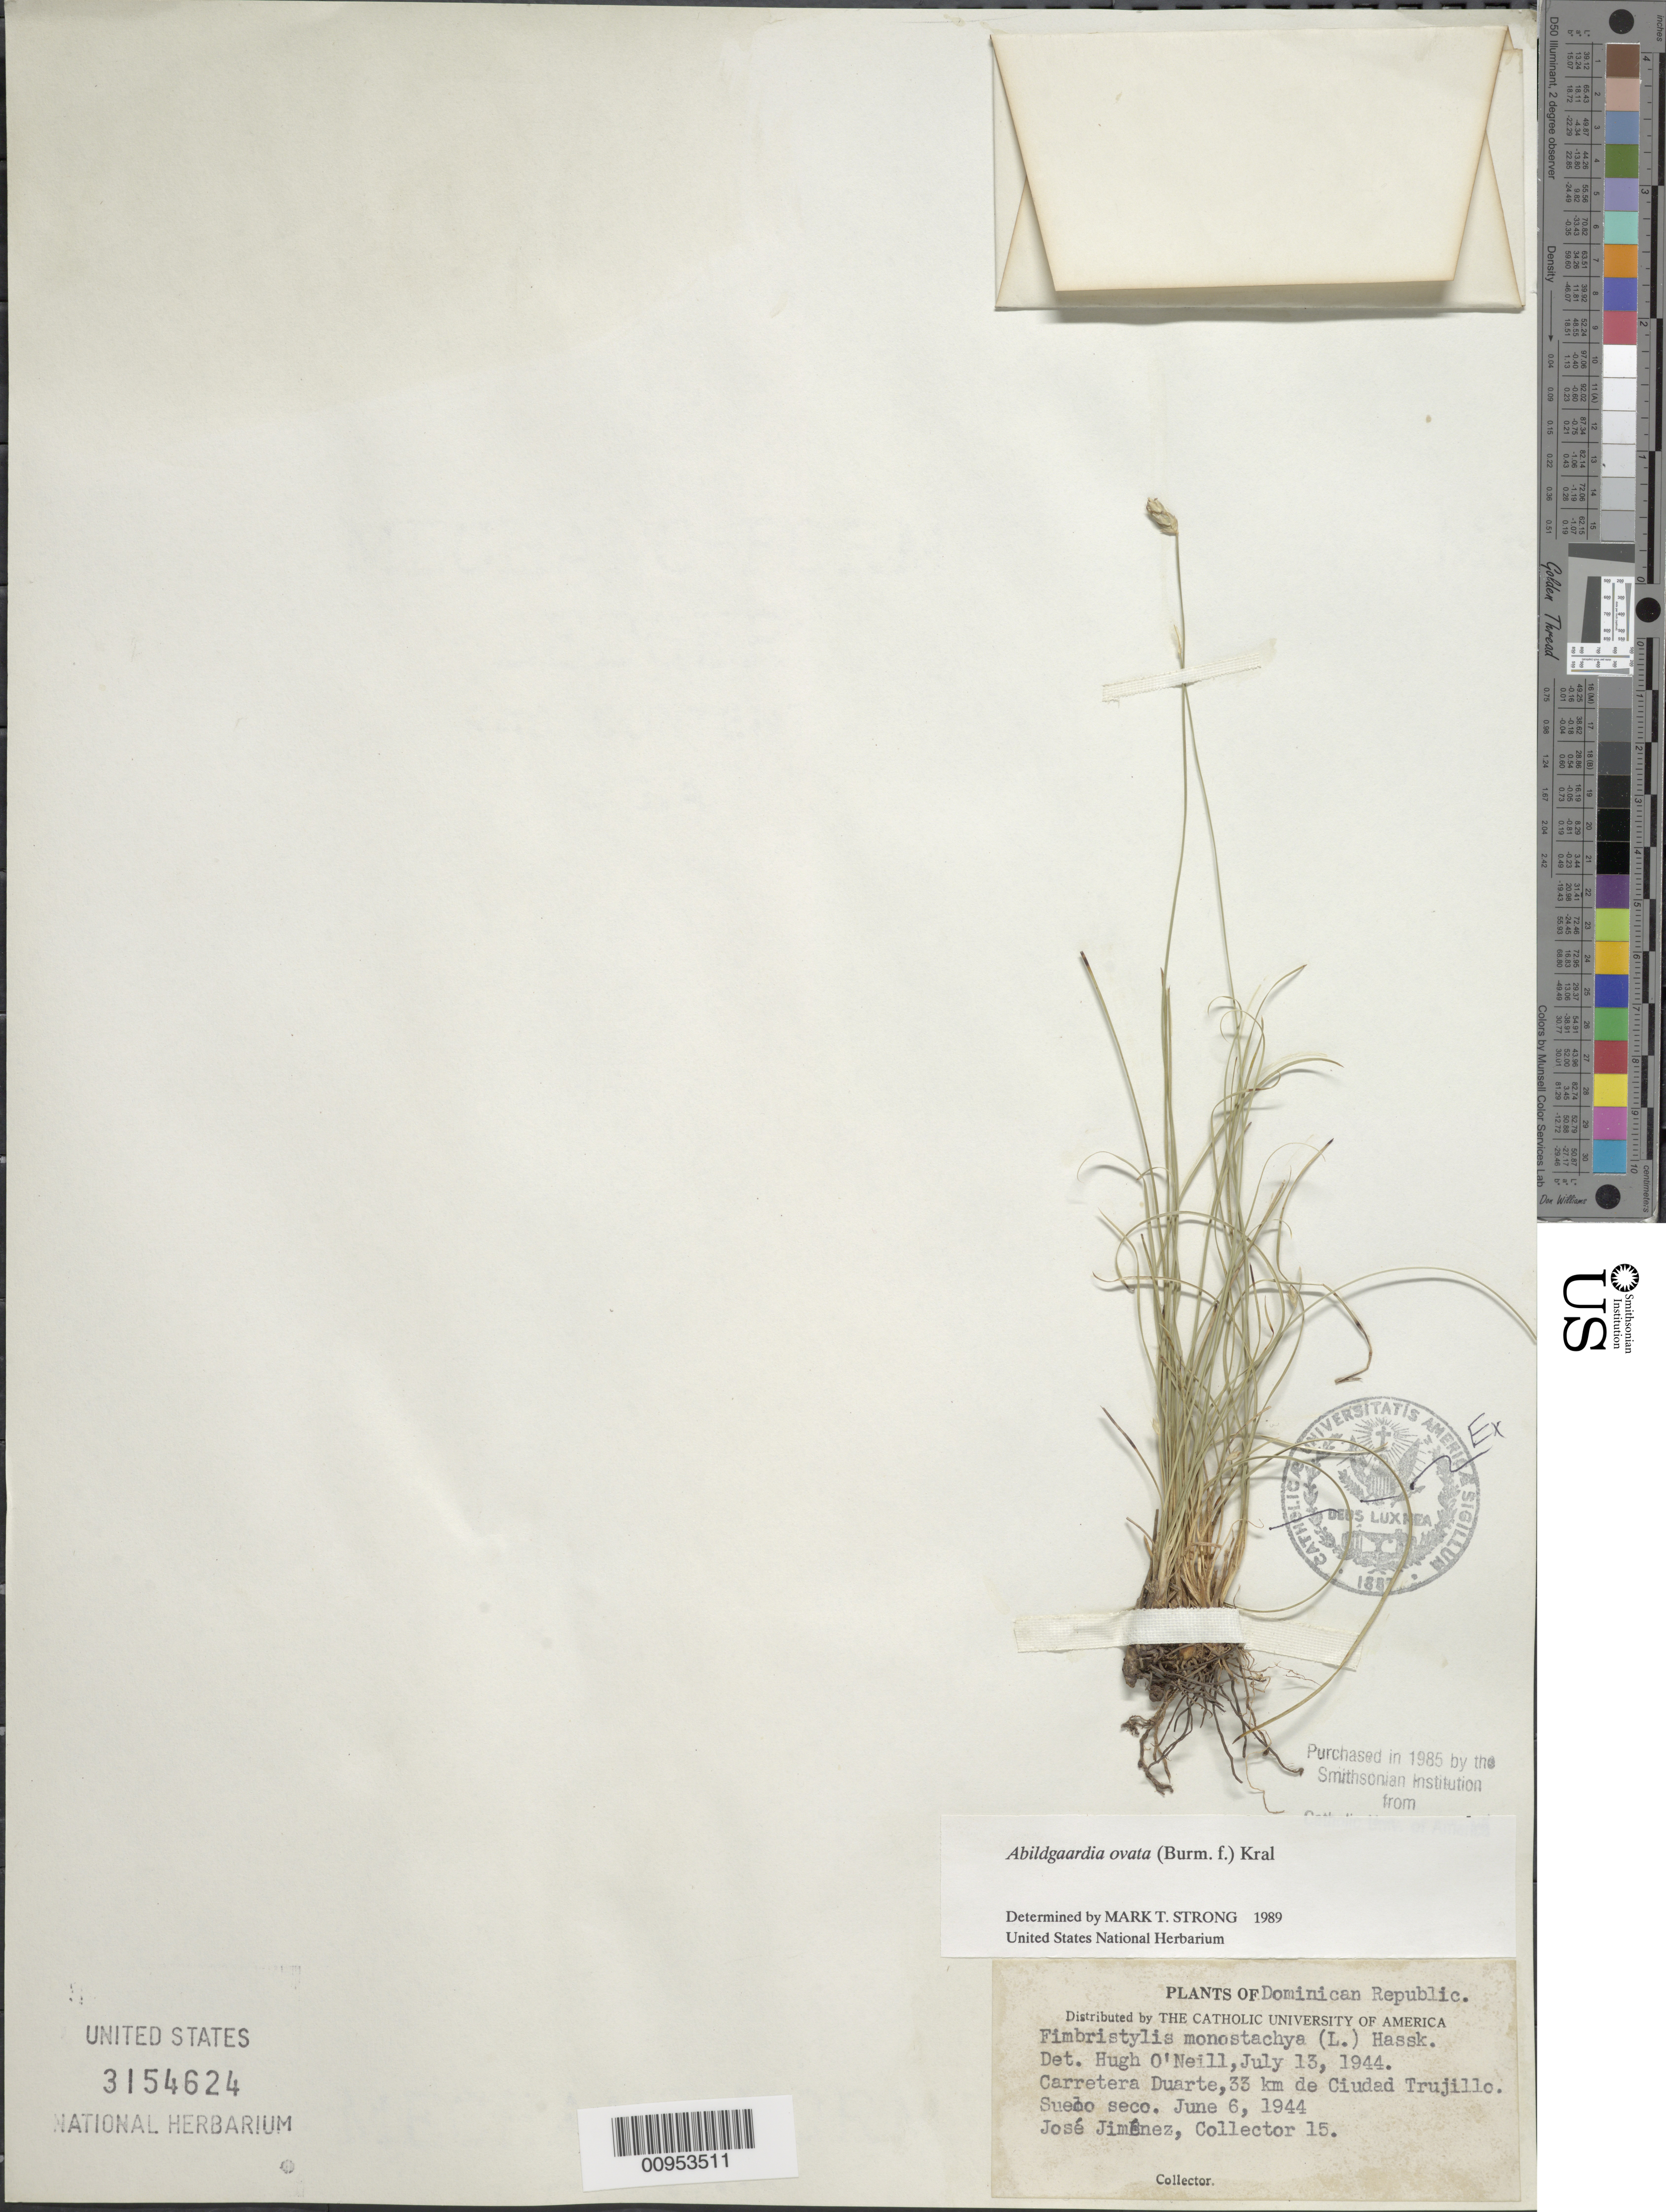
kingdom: Plantae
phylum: Tracheophyta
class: Liliopsida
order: Poales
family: Cyperaceae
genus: Abildgaardia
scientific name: Abildgaardia ovata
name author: (Burm. f.) Kral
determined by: Strong, M. T., (US), Smithsonian Institution - National Museum of Natural History (UNITED STATES)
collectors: J. J. Jiménez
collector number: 15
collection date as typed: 06 Jun 1944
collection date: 1944-06-06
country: Dominican Republic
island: Hispaniola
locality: Carretera Duarte, 33 km de Ciudad Trujillo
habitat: Suelo seco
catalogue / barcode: US 3154624